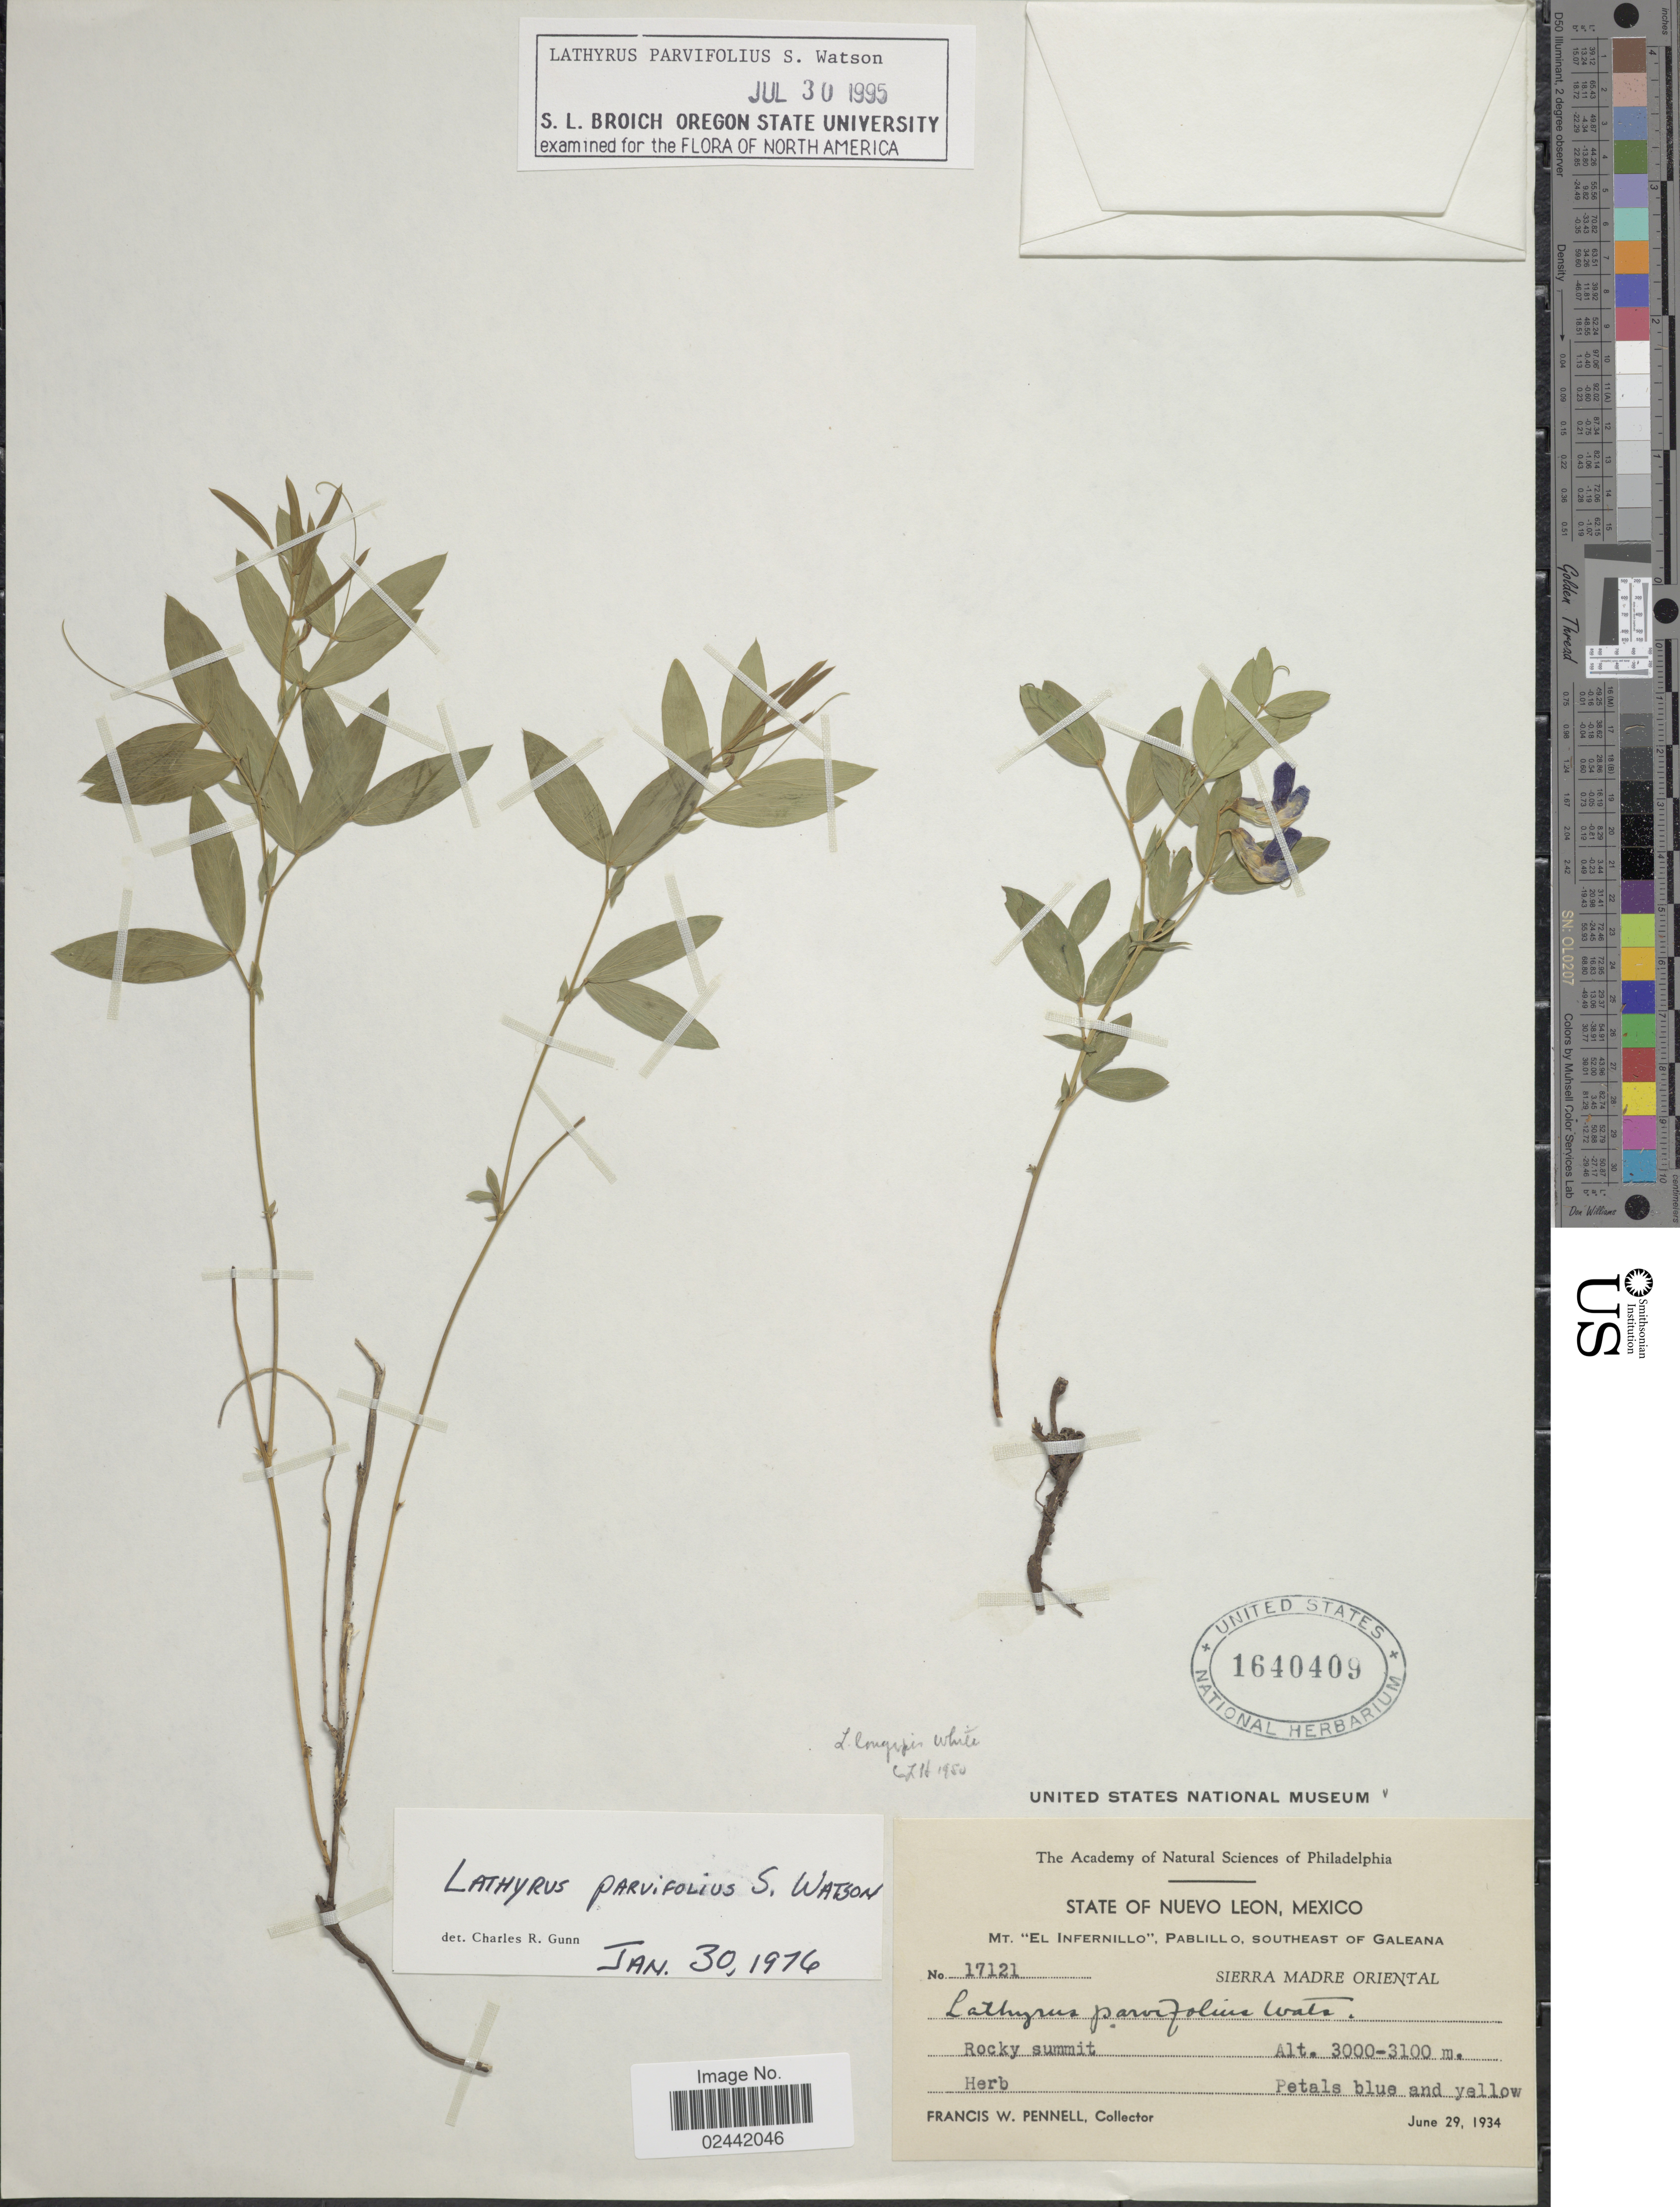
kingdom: Plantae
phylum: Tracheophyta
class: Magnoliopsida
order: Fabales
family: Fabaceae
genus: Lathyrus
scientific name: Lathyrus parvifolius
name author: S. Watson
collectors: F. W. Pennell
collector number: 17121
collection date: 1934-06-29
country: Mexico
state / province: Nuevo León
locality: Mt. "El Infernillo", Pablillo, southeast of Galeana. Sierra Madre Oriental. Rocky summit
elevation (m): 3000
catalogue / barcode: US 1640409